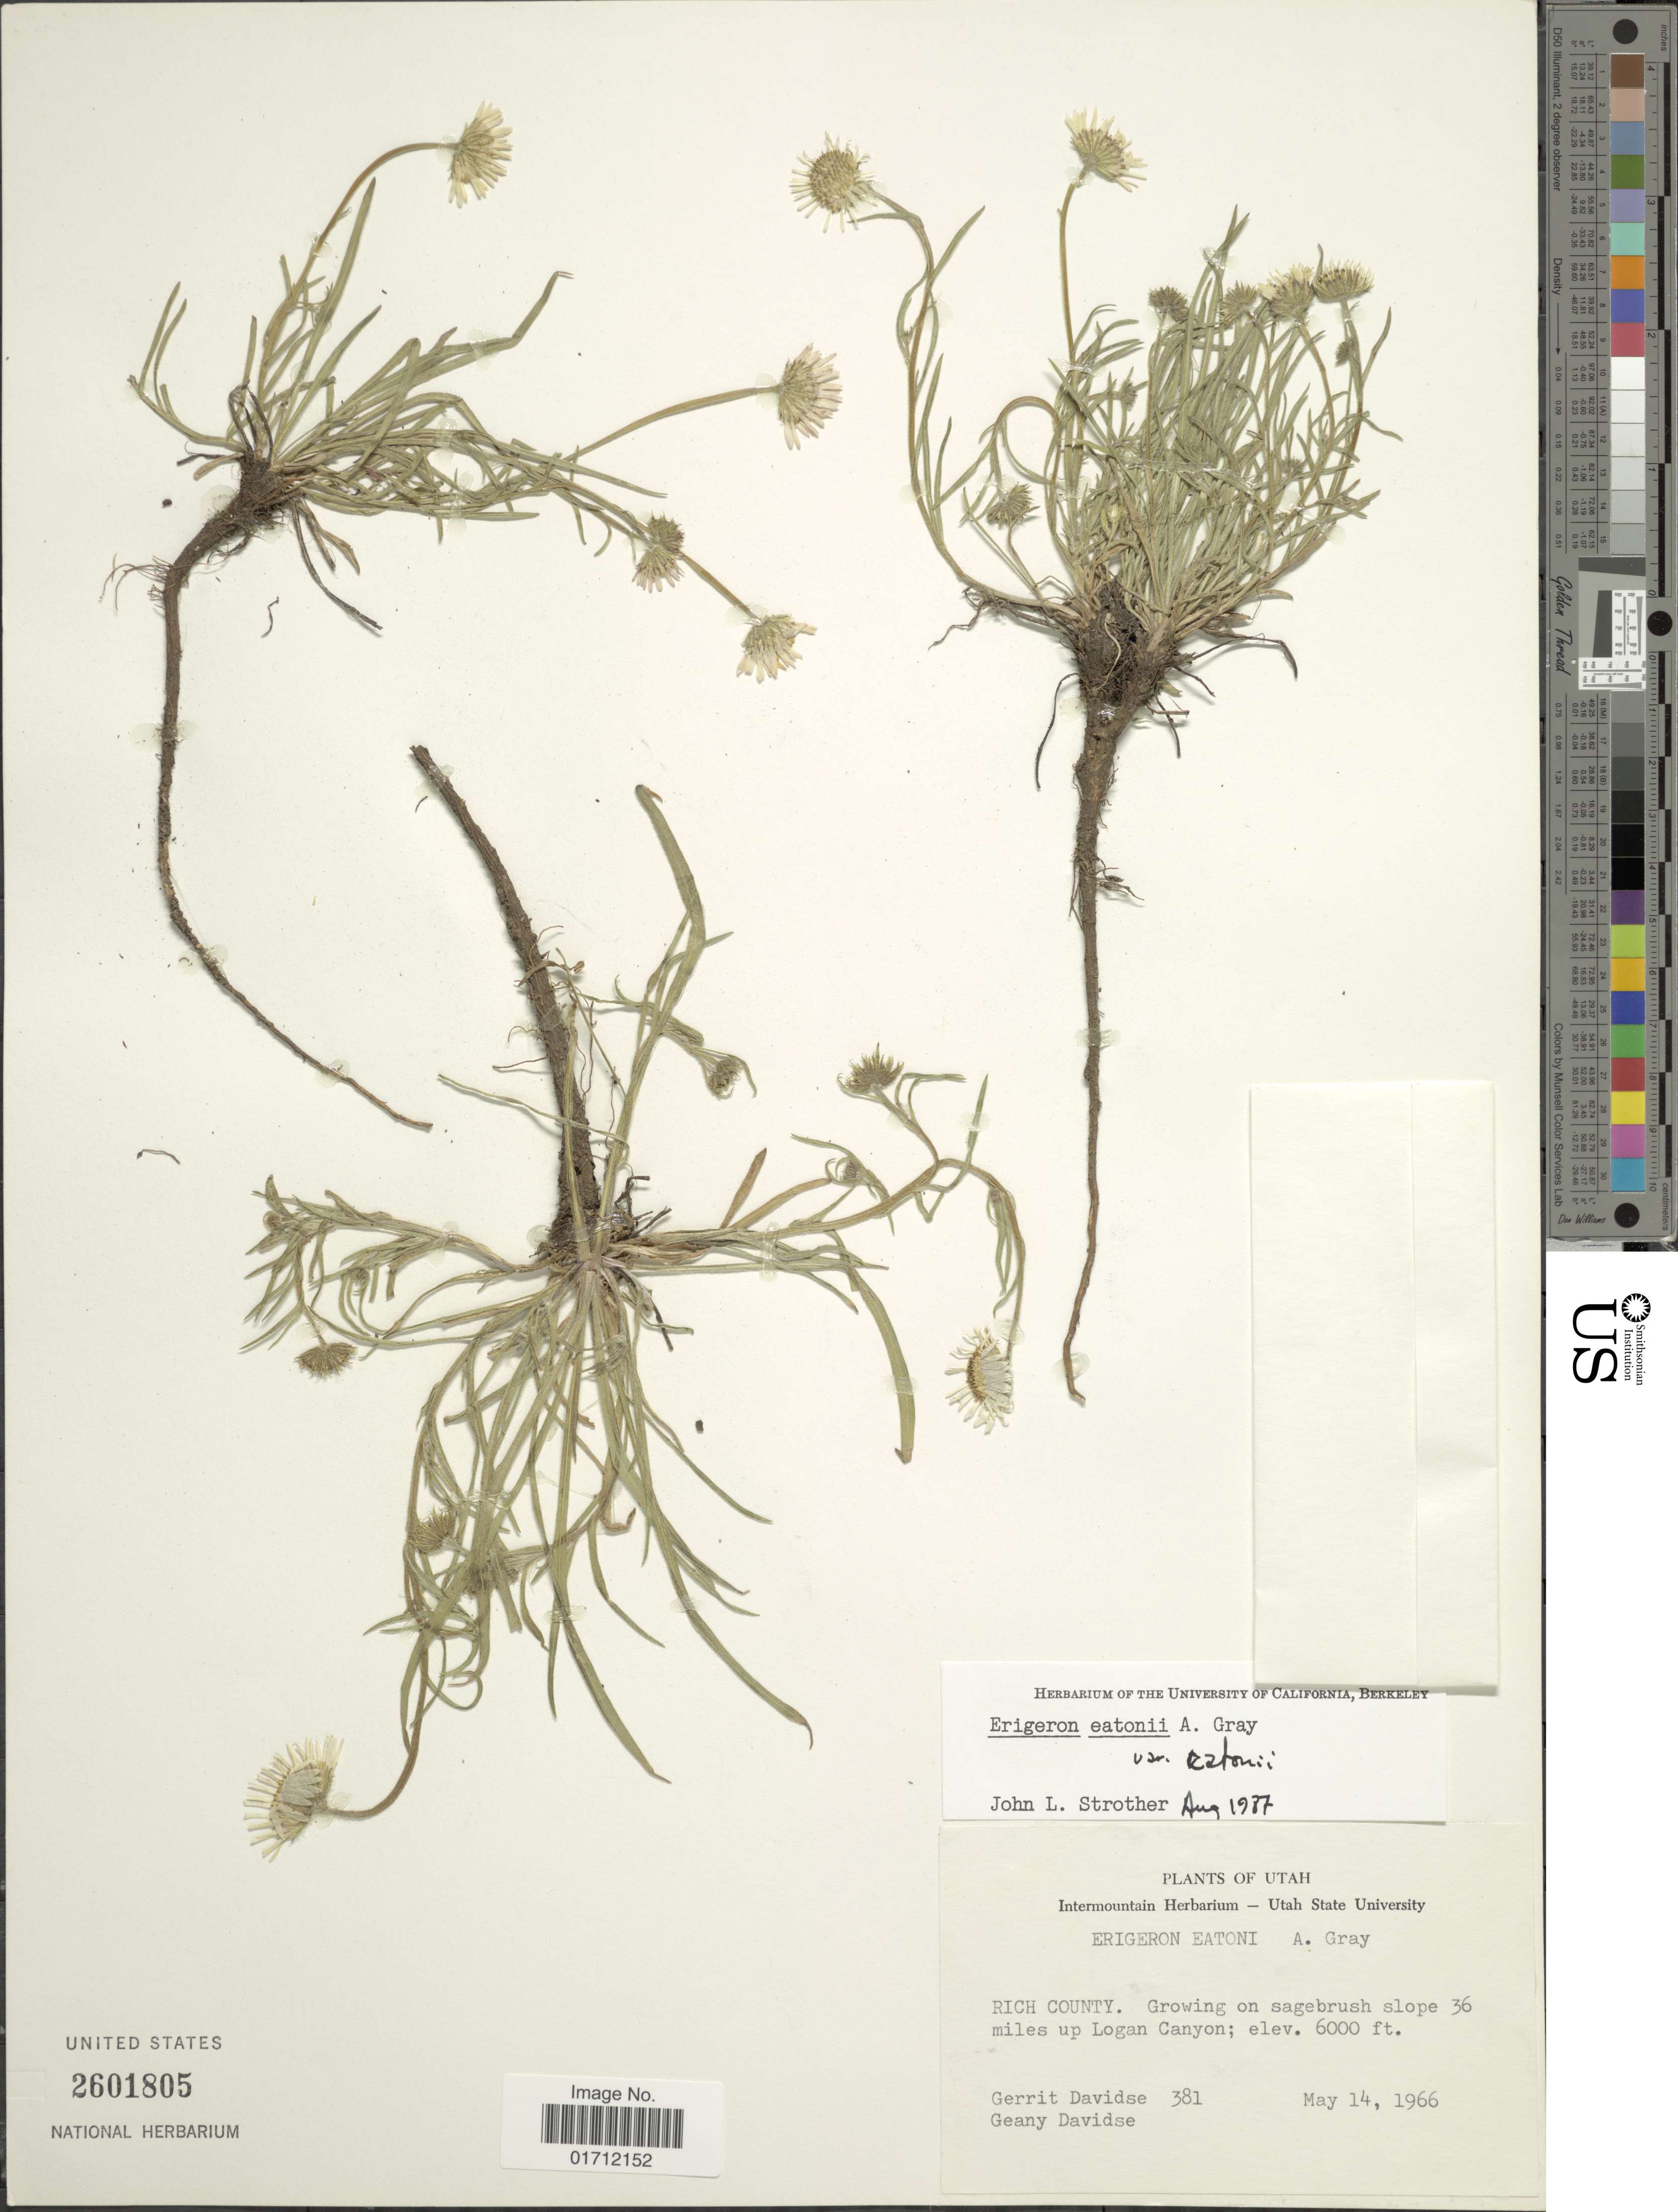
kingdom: Plantae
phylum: Tracheophyta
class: Magnoliopsida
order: Asterales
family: Asteraceae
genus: Erigeron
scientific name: Erigeron eatonii var. eatonii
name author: A. Gray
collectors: G. Davidse & G. Davidse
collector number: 381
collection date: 1966-05-14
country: United States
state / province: Utah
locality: Rich Countyon, 36 miles up LOgan Canyon.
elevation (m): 1829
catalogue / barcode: US 2601805